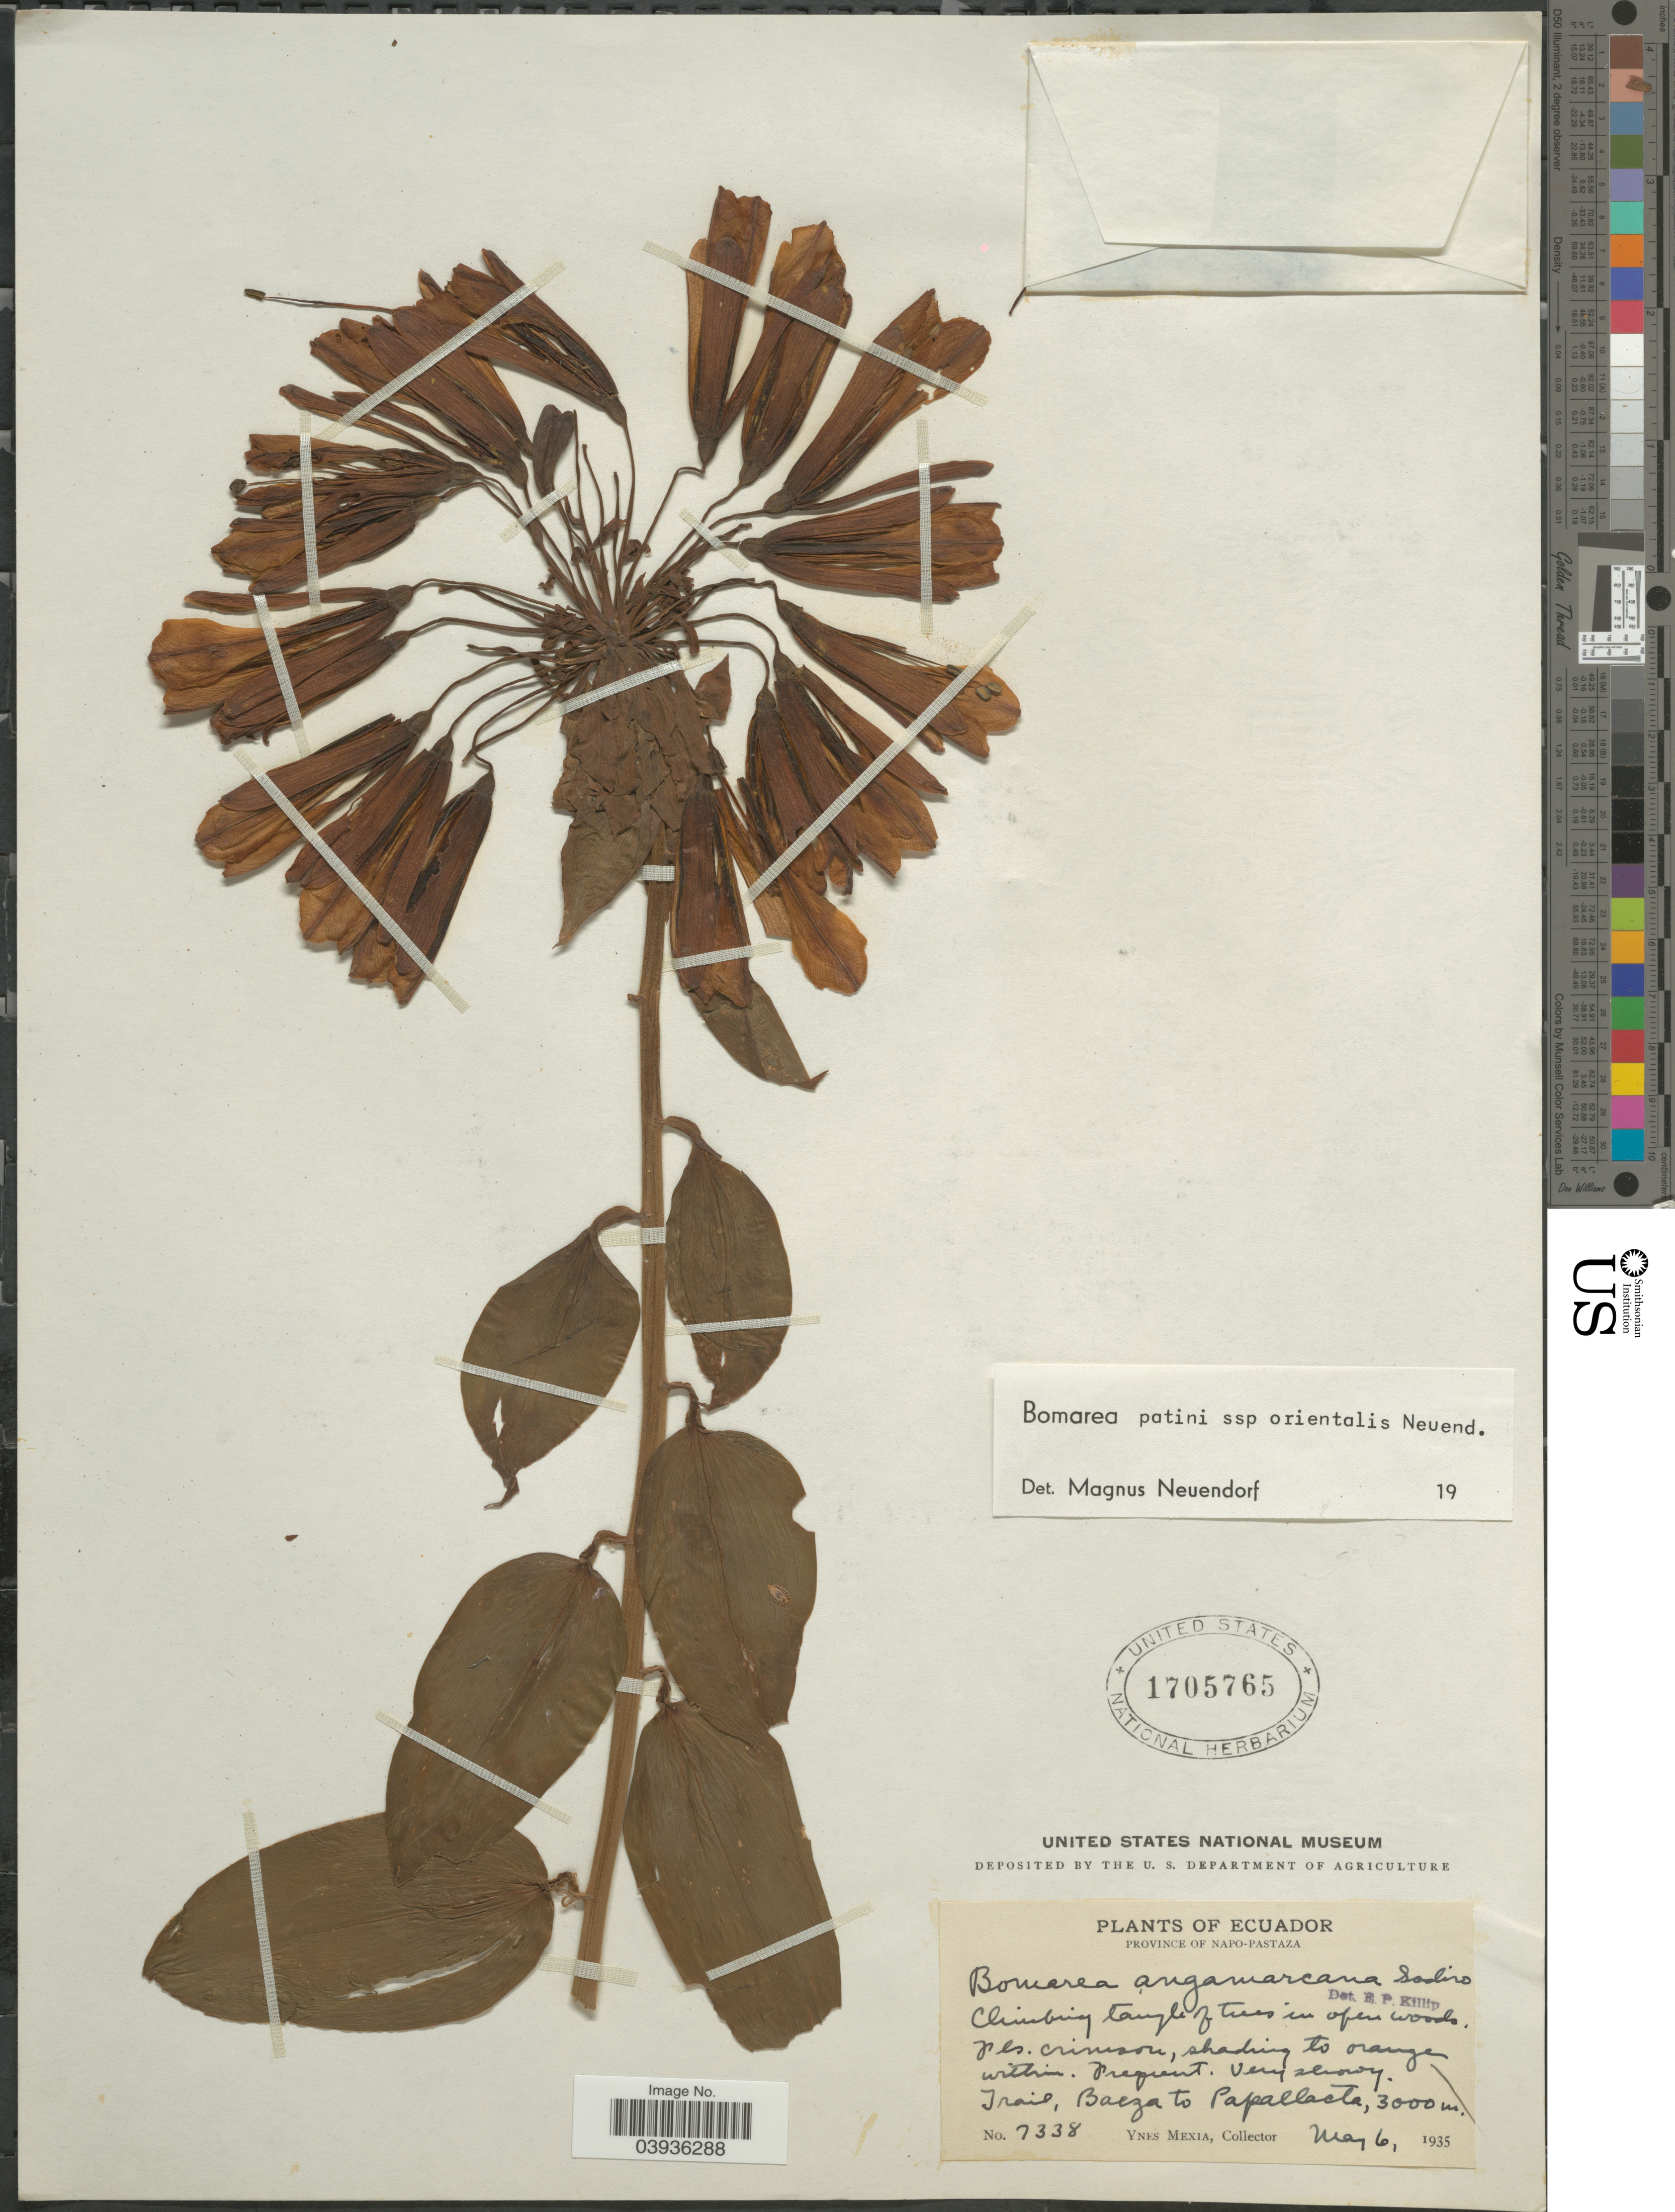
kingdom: Plantae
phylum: Tracheophyta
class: Liliopsida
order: Liliales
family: Alstroemeriaceae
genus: Bomarea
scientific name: Bomarea patinii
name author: Baker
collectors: Y. Mexia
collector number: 7338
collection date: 1935-05-06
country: Ecuador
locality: Province Napo-Pastaza. Trail, Baeza to Papallacta.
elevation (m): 3000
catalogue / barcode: US 1705765